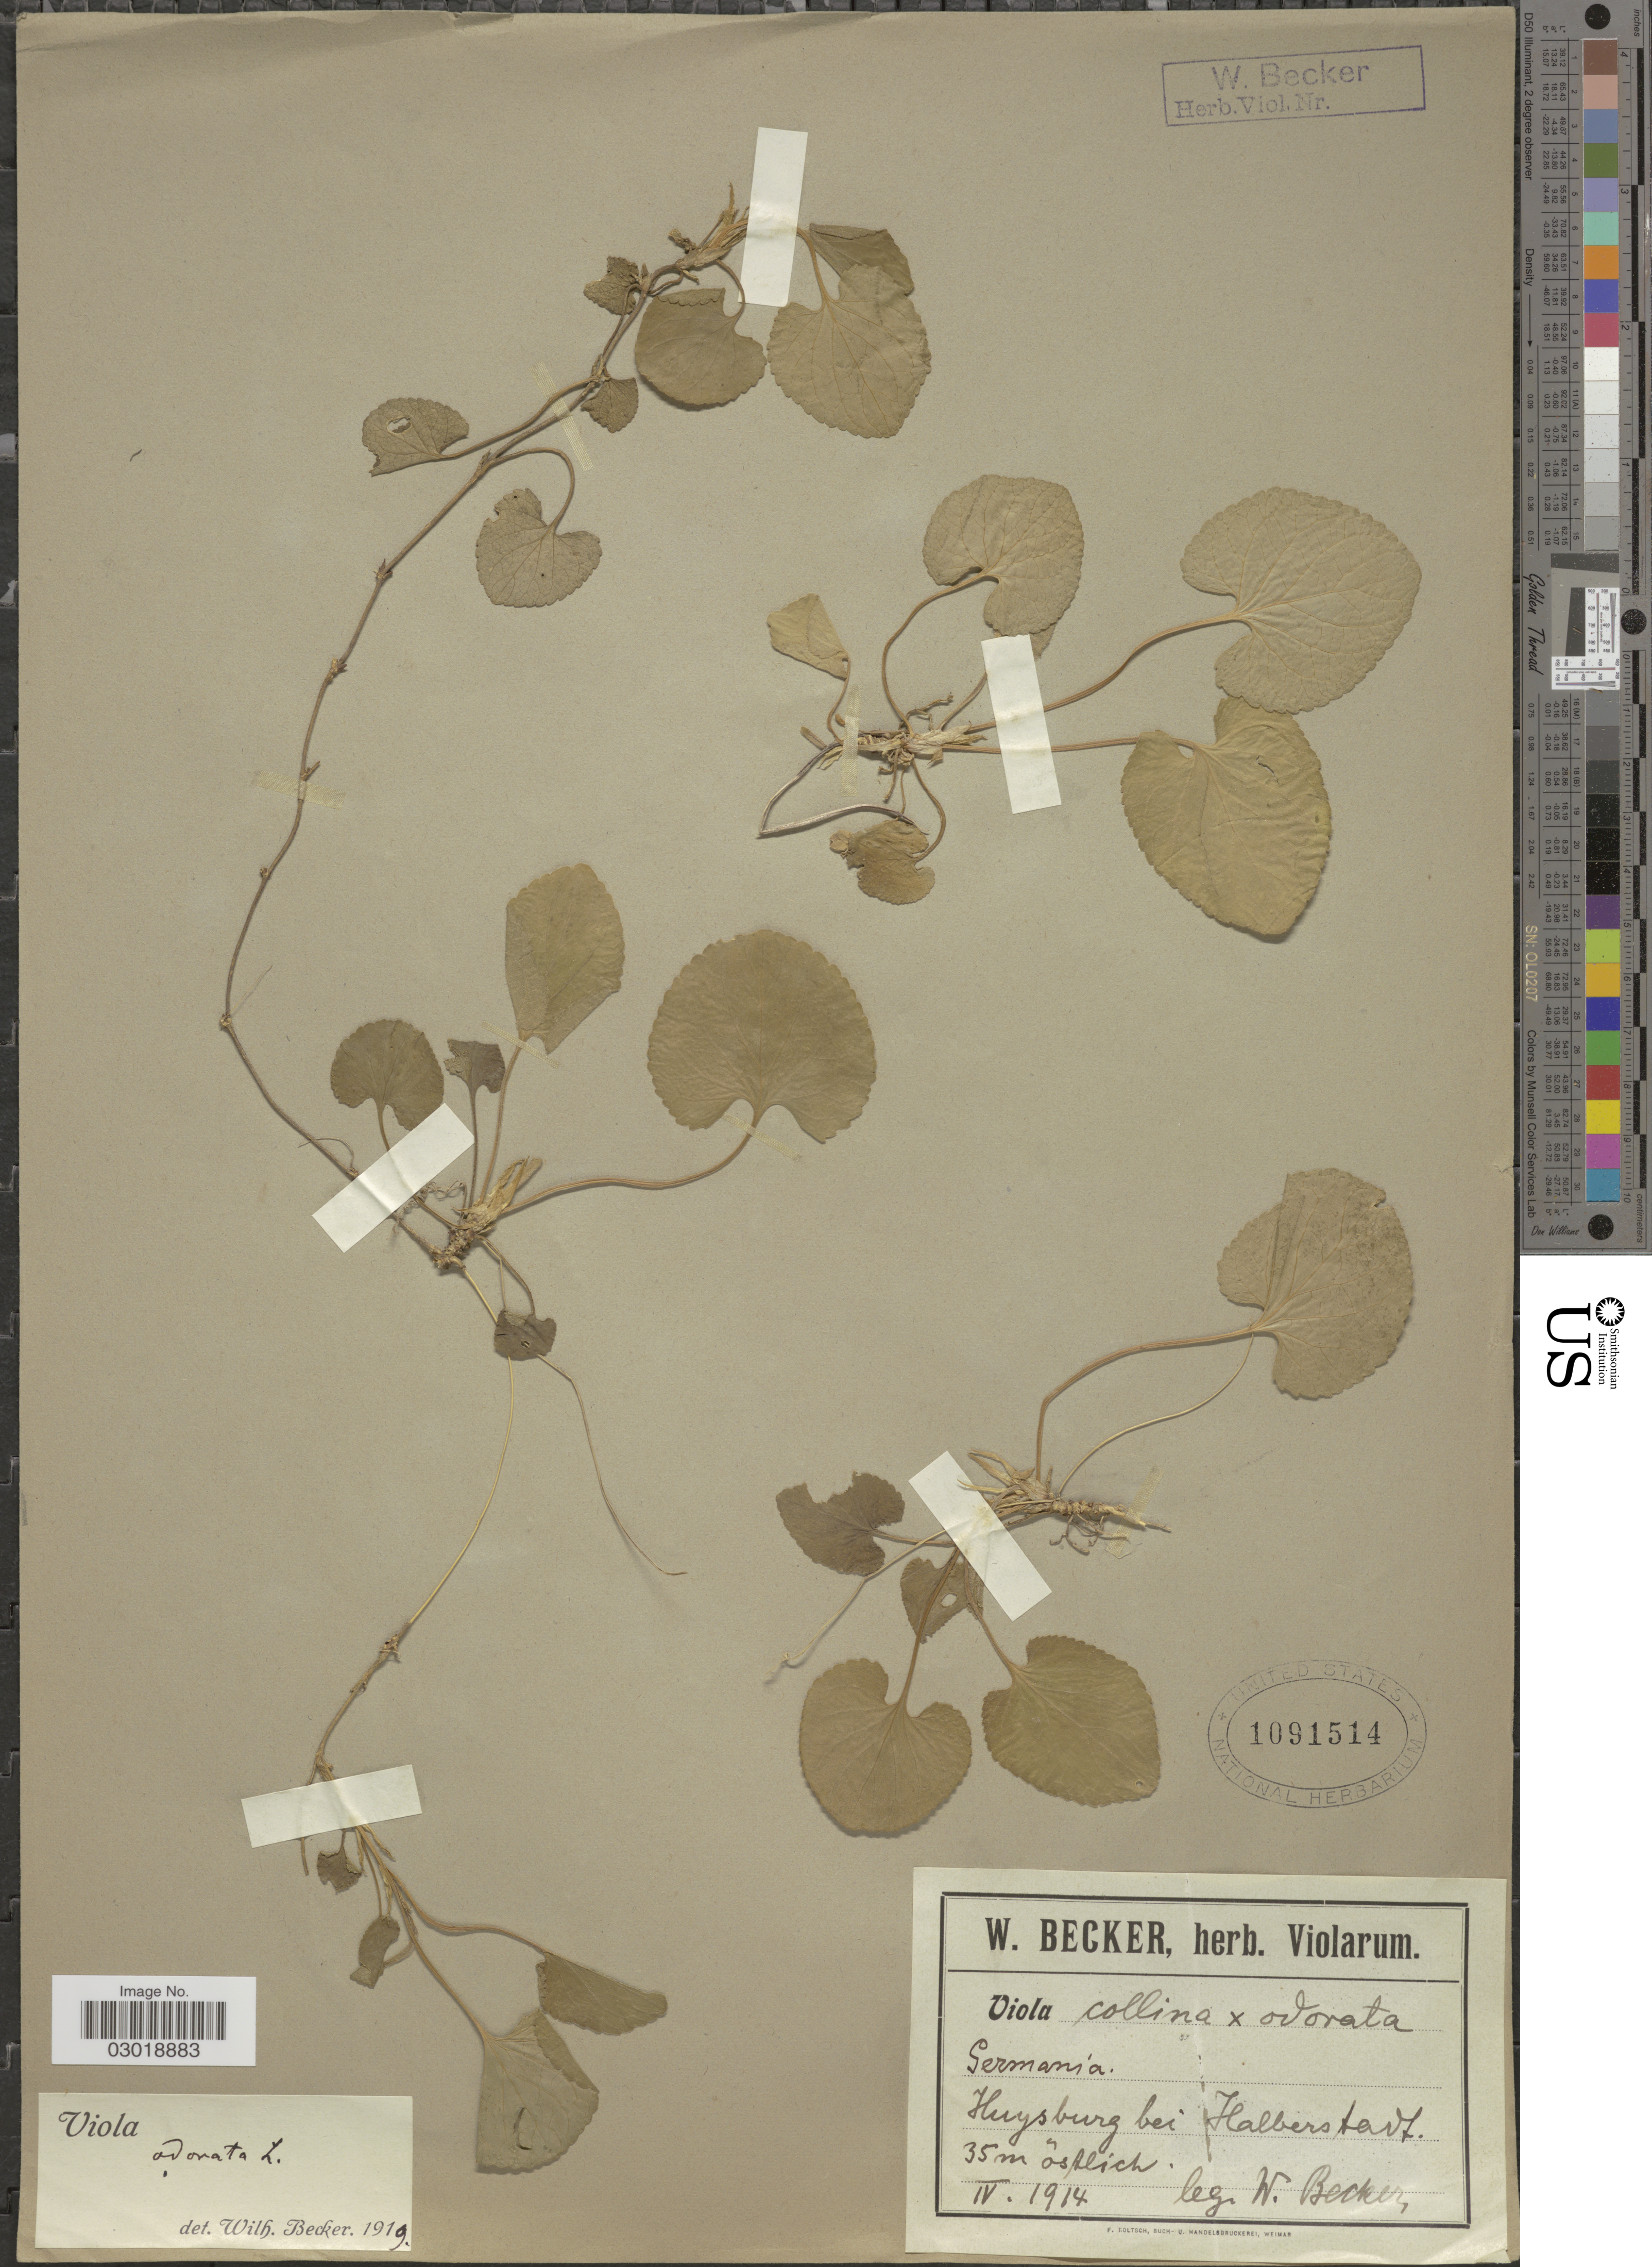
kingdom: Plantae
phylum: Tracheophyta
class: Magnoliopsida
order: Malpighiales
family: Violaceae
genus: Viola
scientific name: Viola odorata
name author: L.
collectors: W. Becker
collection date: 1914-04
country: Germany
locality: Huysburg bei Halberstadt.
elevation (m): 35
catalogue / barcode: US 1091514